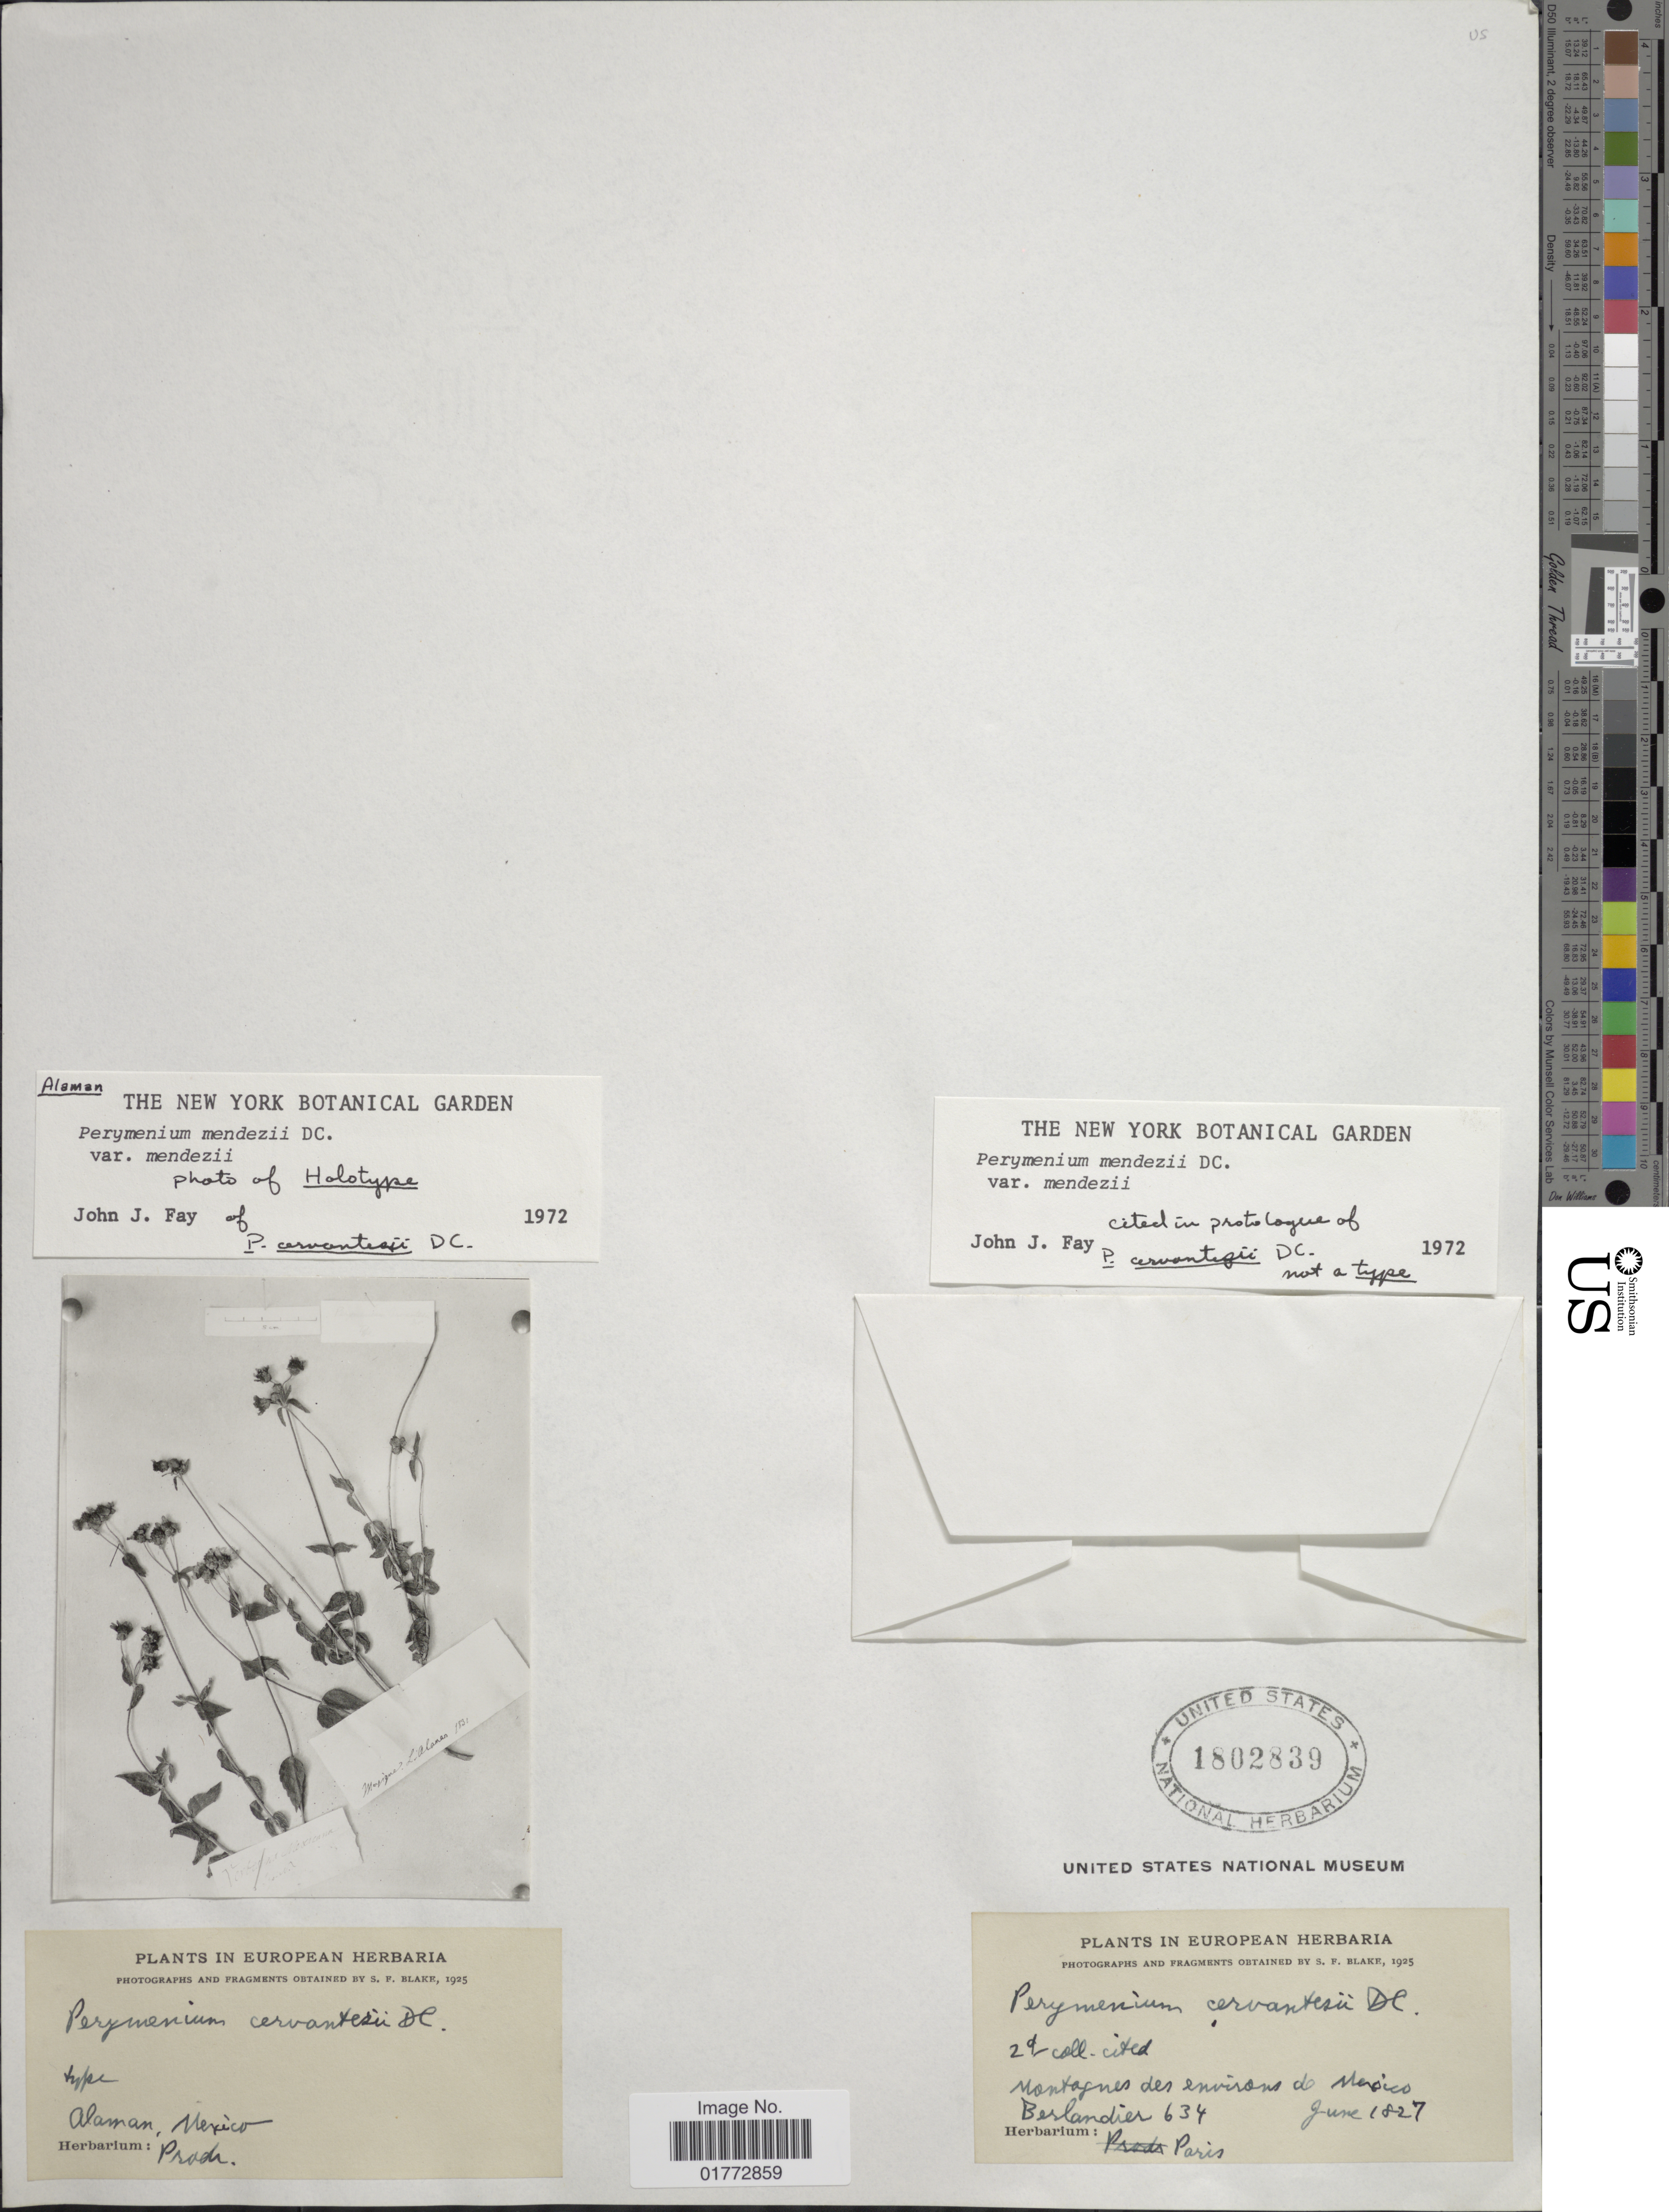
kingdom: Plantae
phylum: Tracheophyta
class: Magnoliopsida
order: Asterales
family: Asteraceae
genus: Perymenium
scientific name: Perymenium mendezii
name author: DC.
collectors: L. Alaman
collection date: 1925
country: Mexico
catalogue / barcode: US 1802839